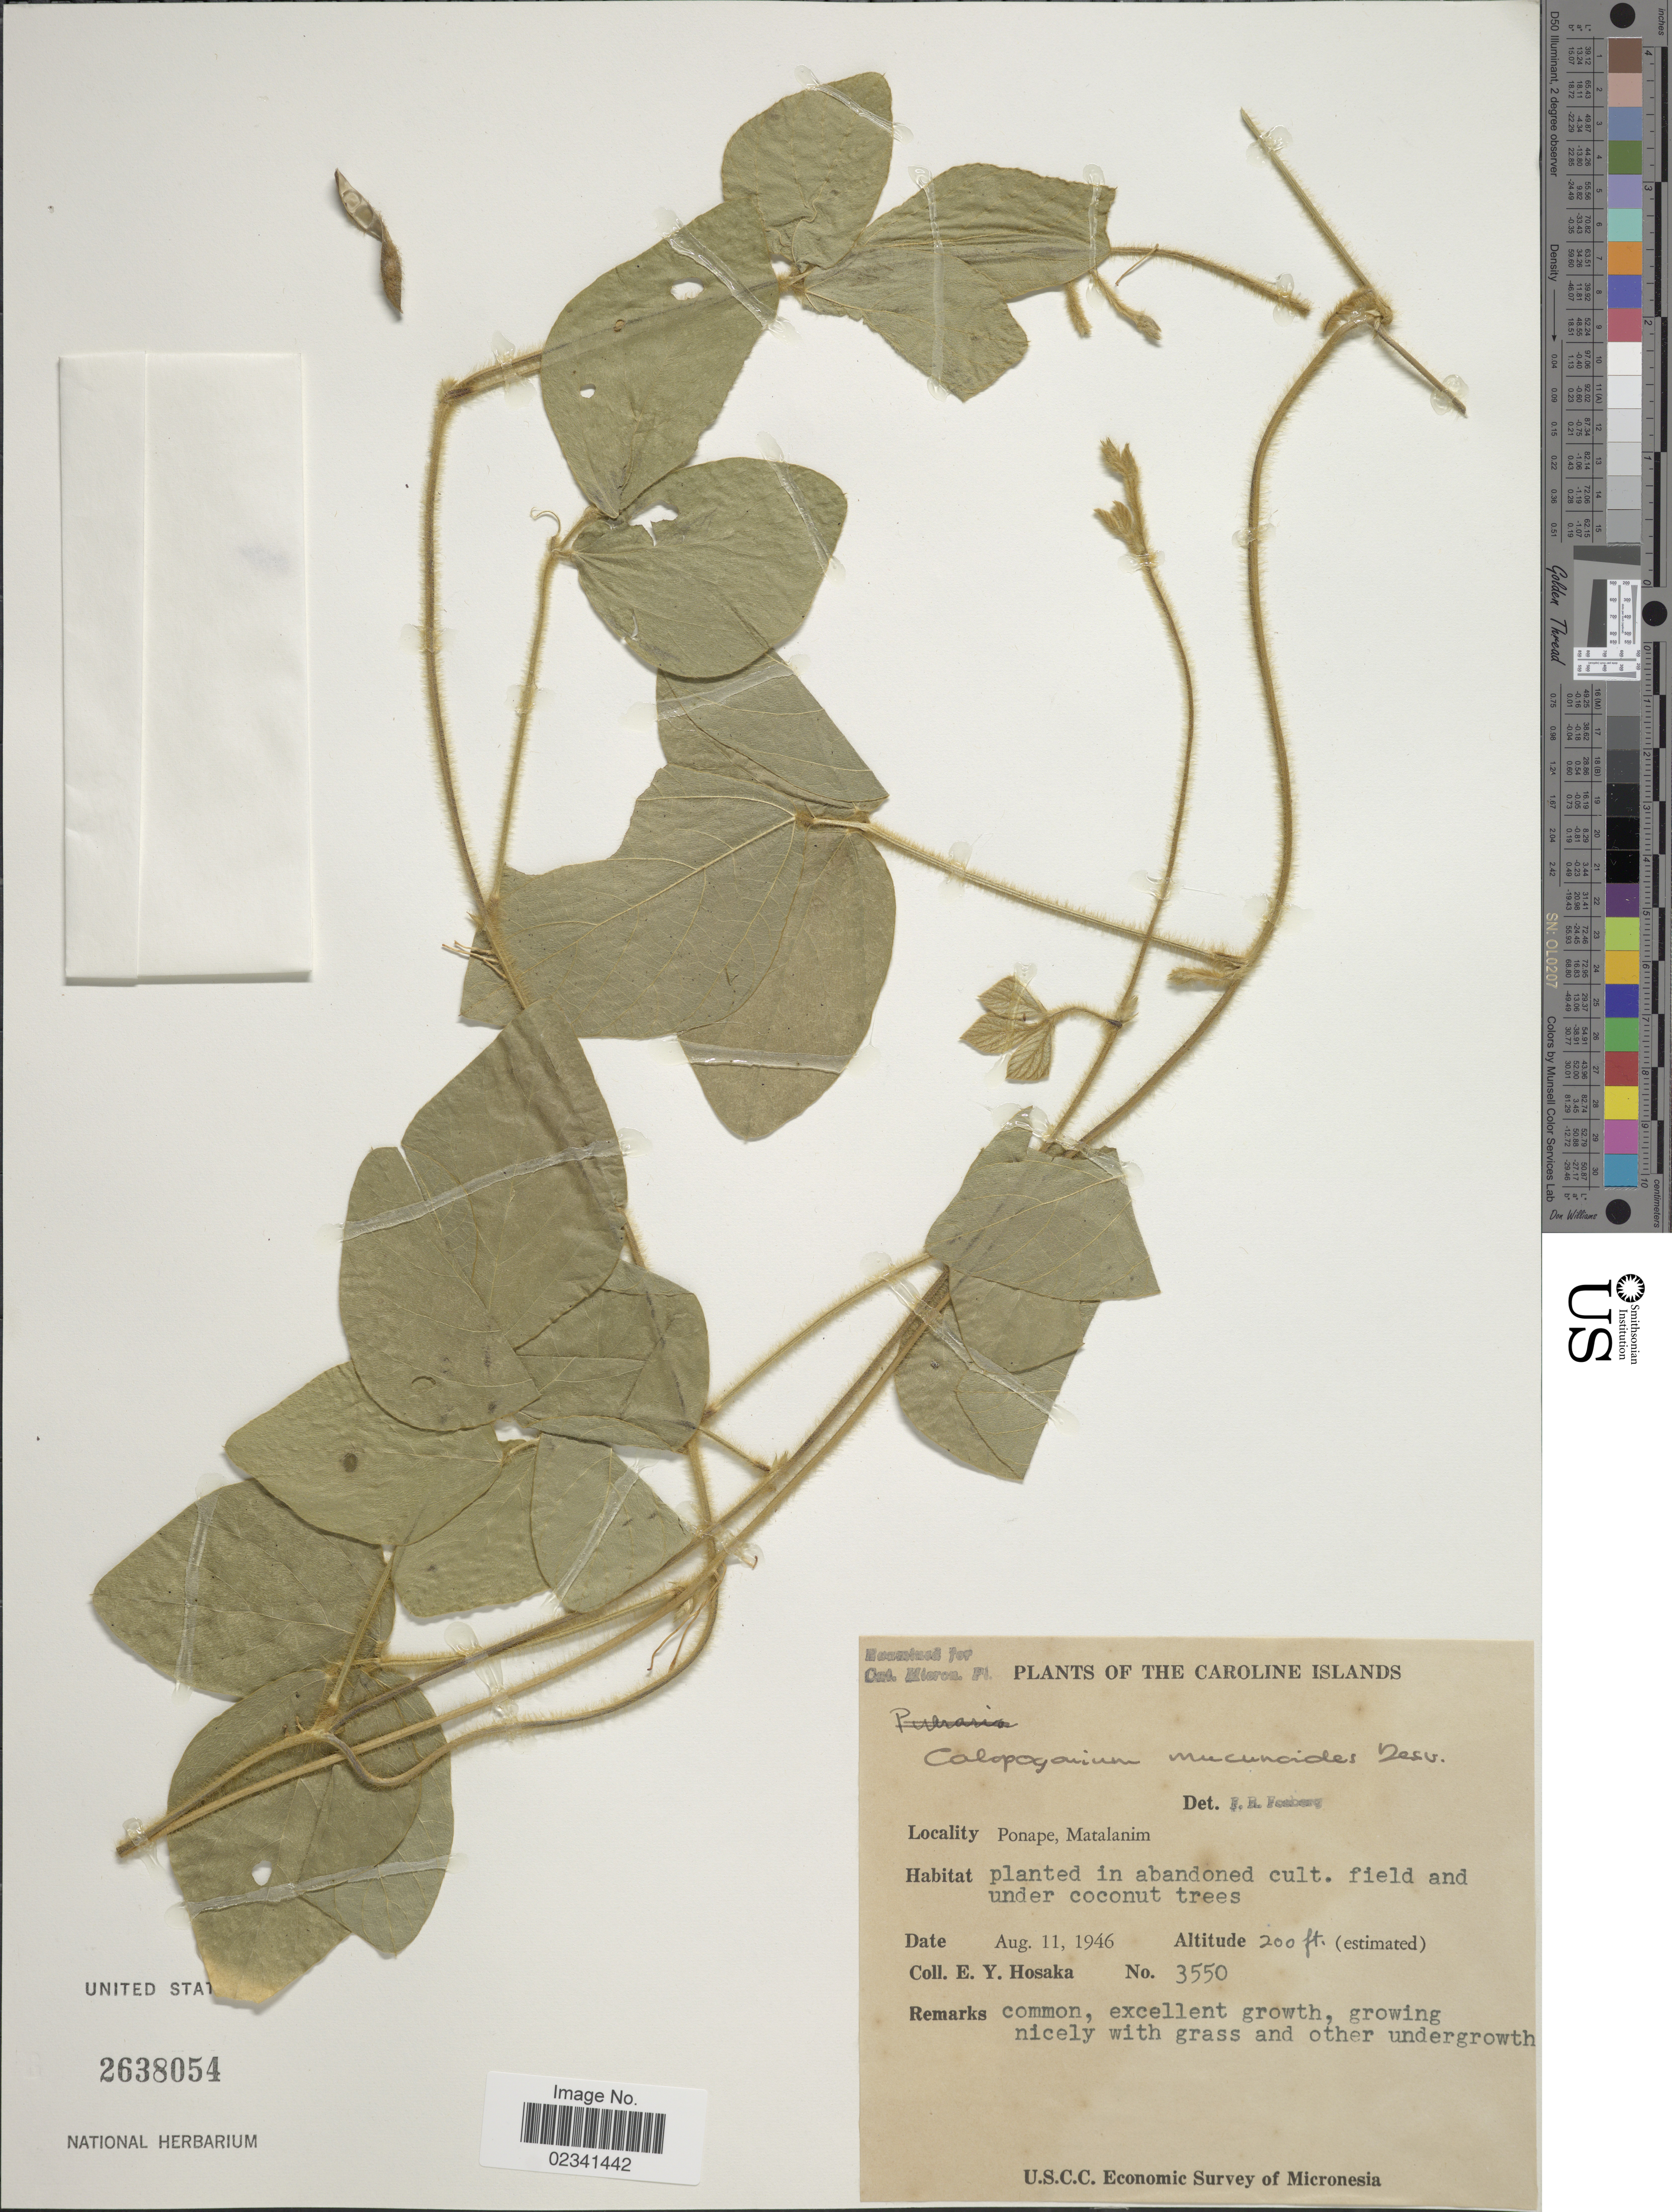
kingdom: Plantae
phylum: Tracheophyta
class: Magnoliopsida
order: Fabales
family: Fabaceae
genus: Calopogonium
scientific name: Calopogonium mucunoides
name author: Desv.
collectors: E. Y. Hosaka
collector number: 3550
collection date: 1946-08-11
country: Micronesia, Federated States of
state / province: Pohnpei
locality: The Caroline Islands, Ponape, Matalanim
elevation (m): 61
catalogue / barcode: US 2638054